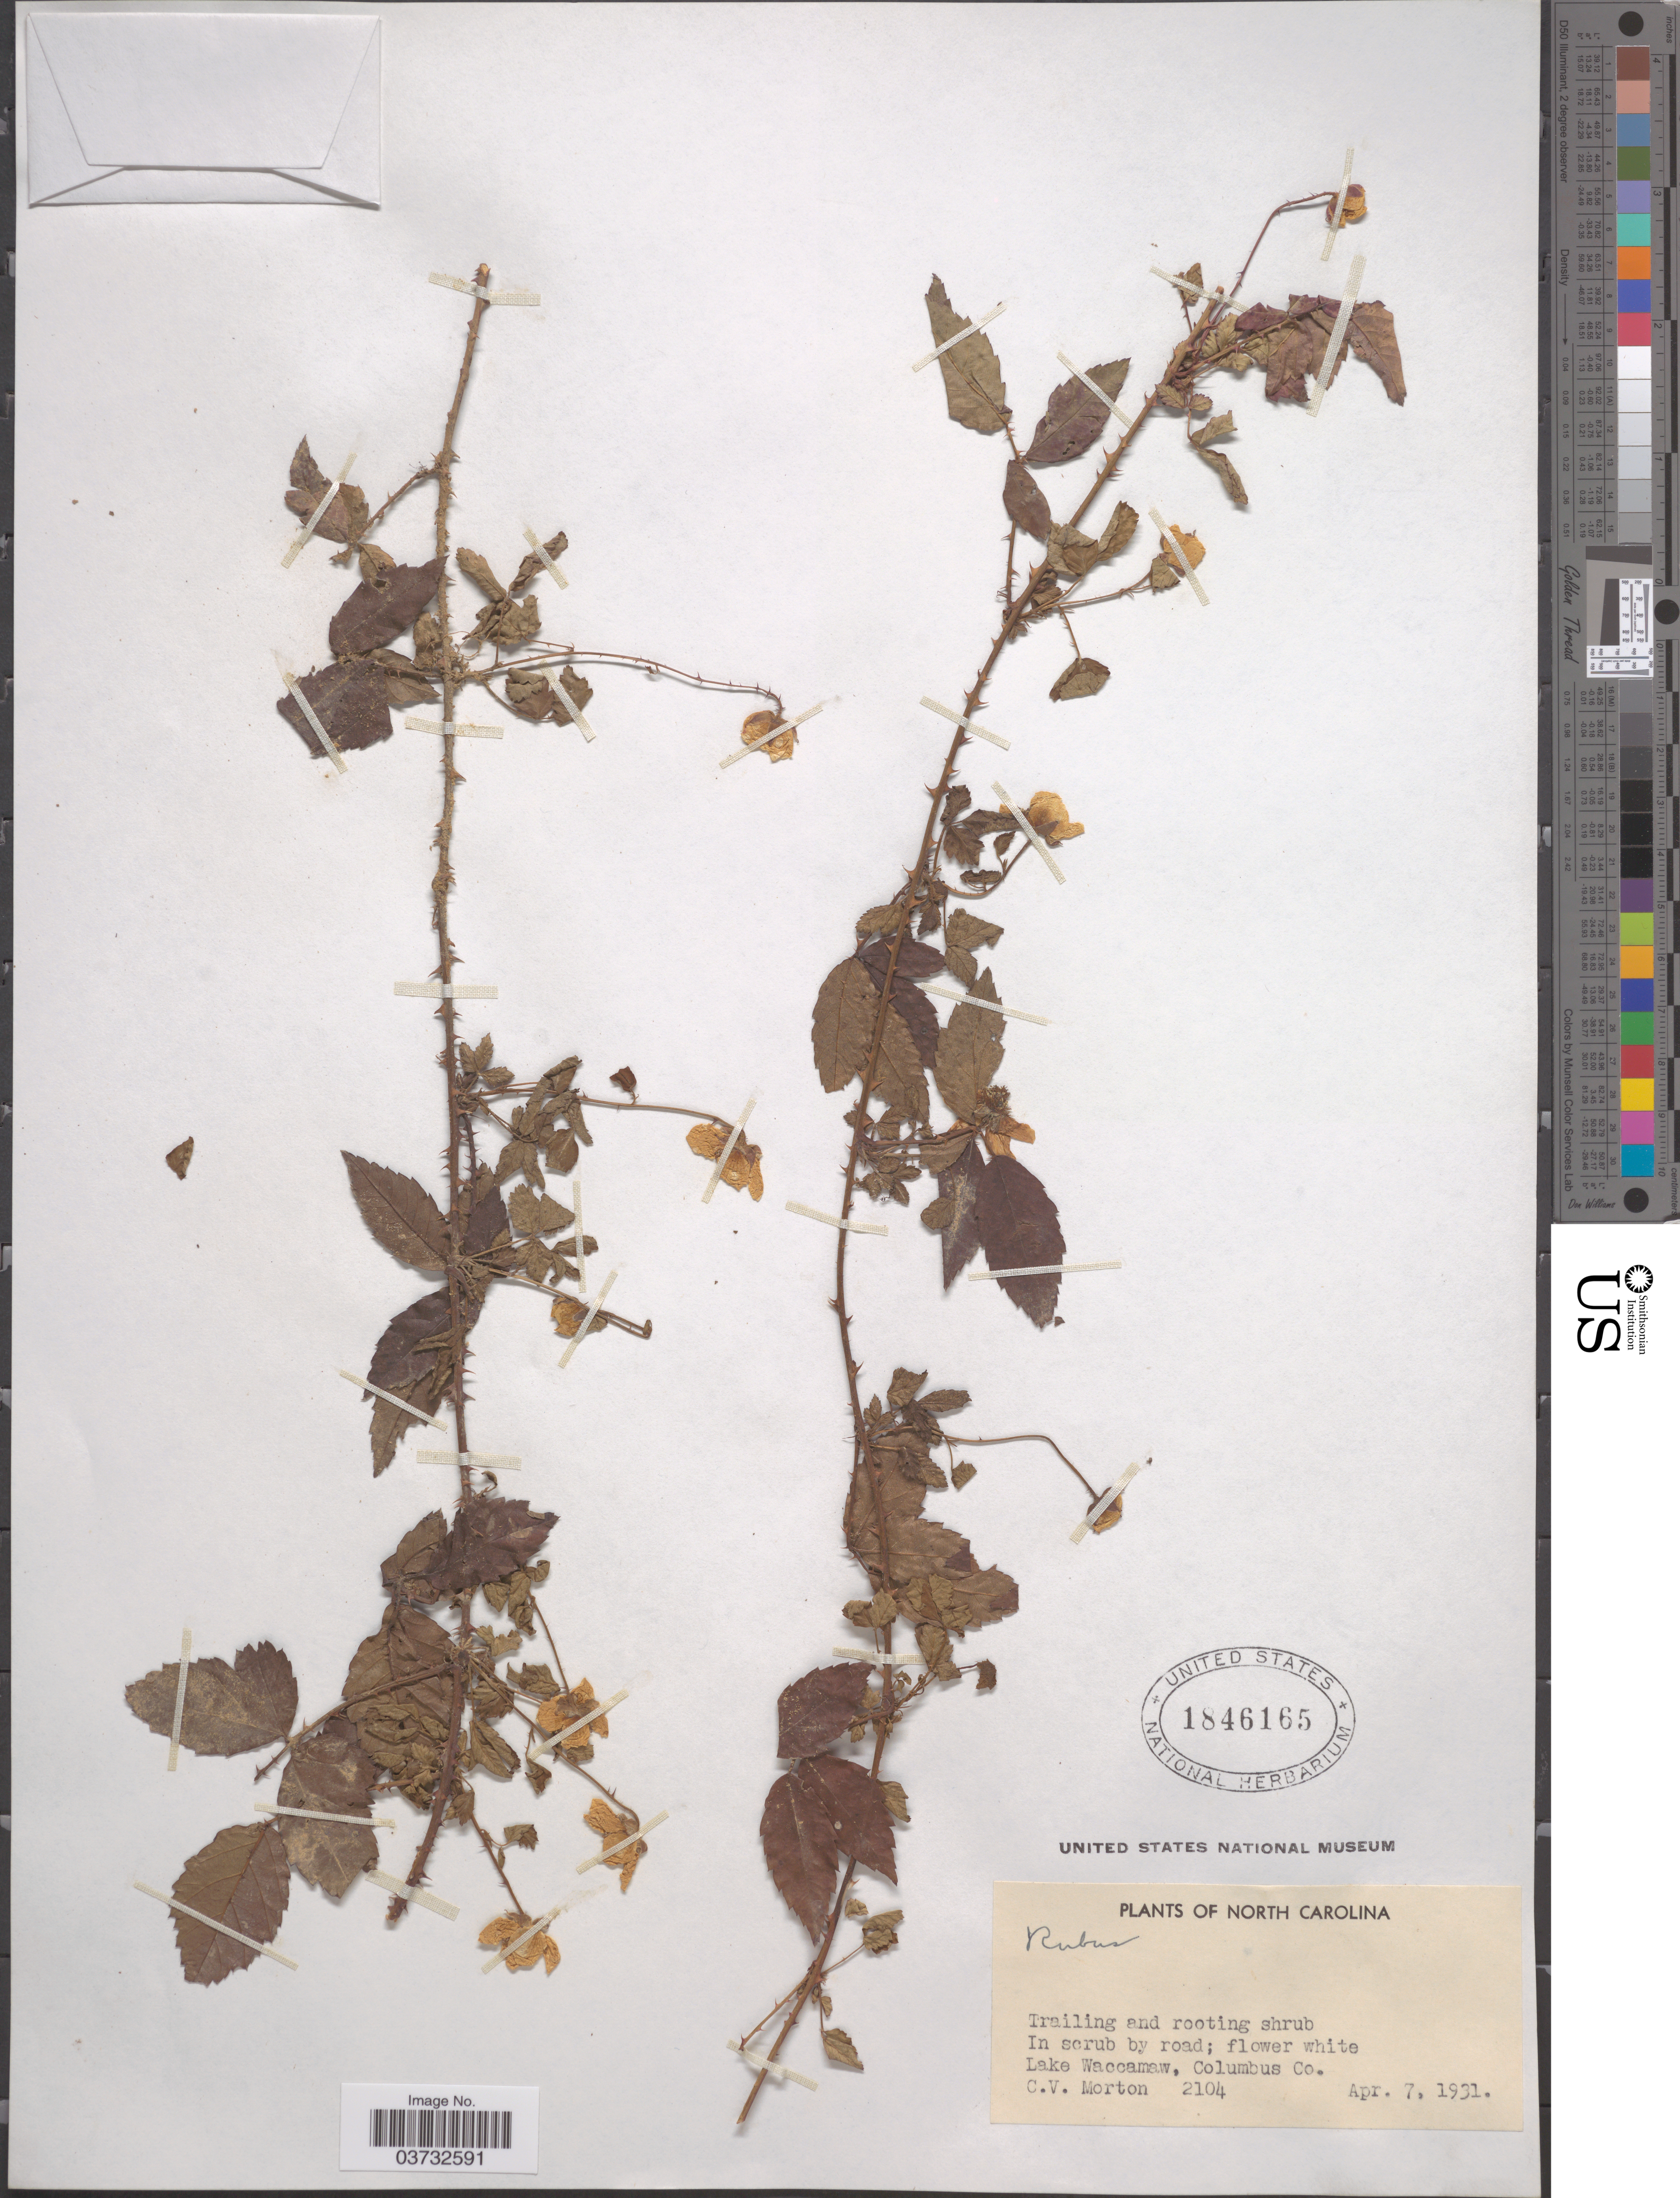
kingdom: Plantae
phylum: Tracheophyta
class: Magnoliopsida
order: Rosales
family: Rosaceae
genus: Rubus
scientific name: Rubus sp.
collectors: C. V. Morton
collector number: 2104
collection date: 1931-04-07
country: United States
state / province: North Carolina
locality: Lake Waccamaw, Columbus Co.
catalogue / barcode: US 1846165